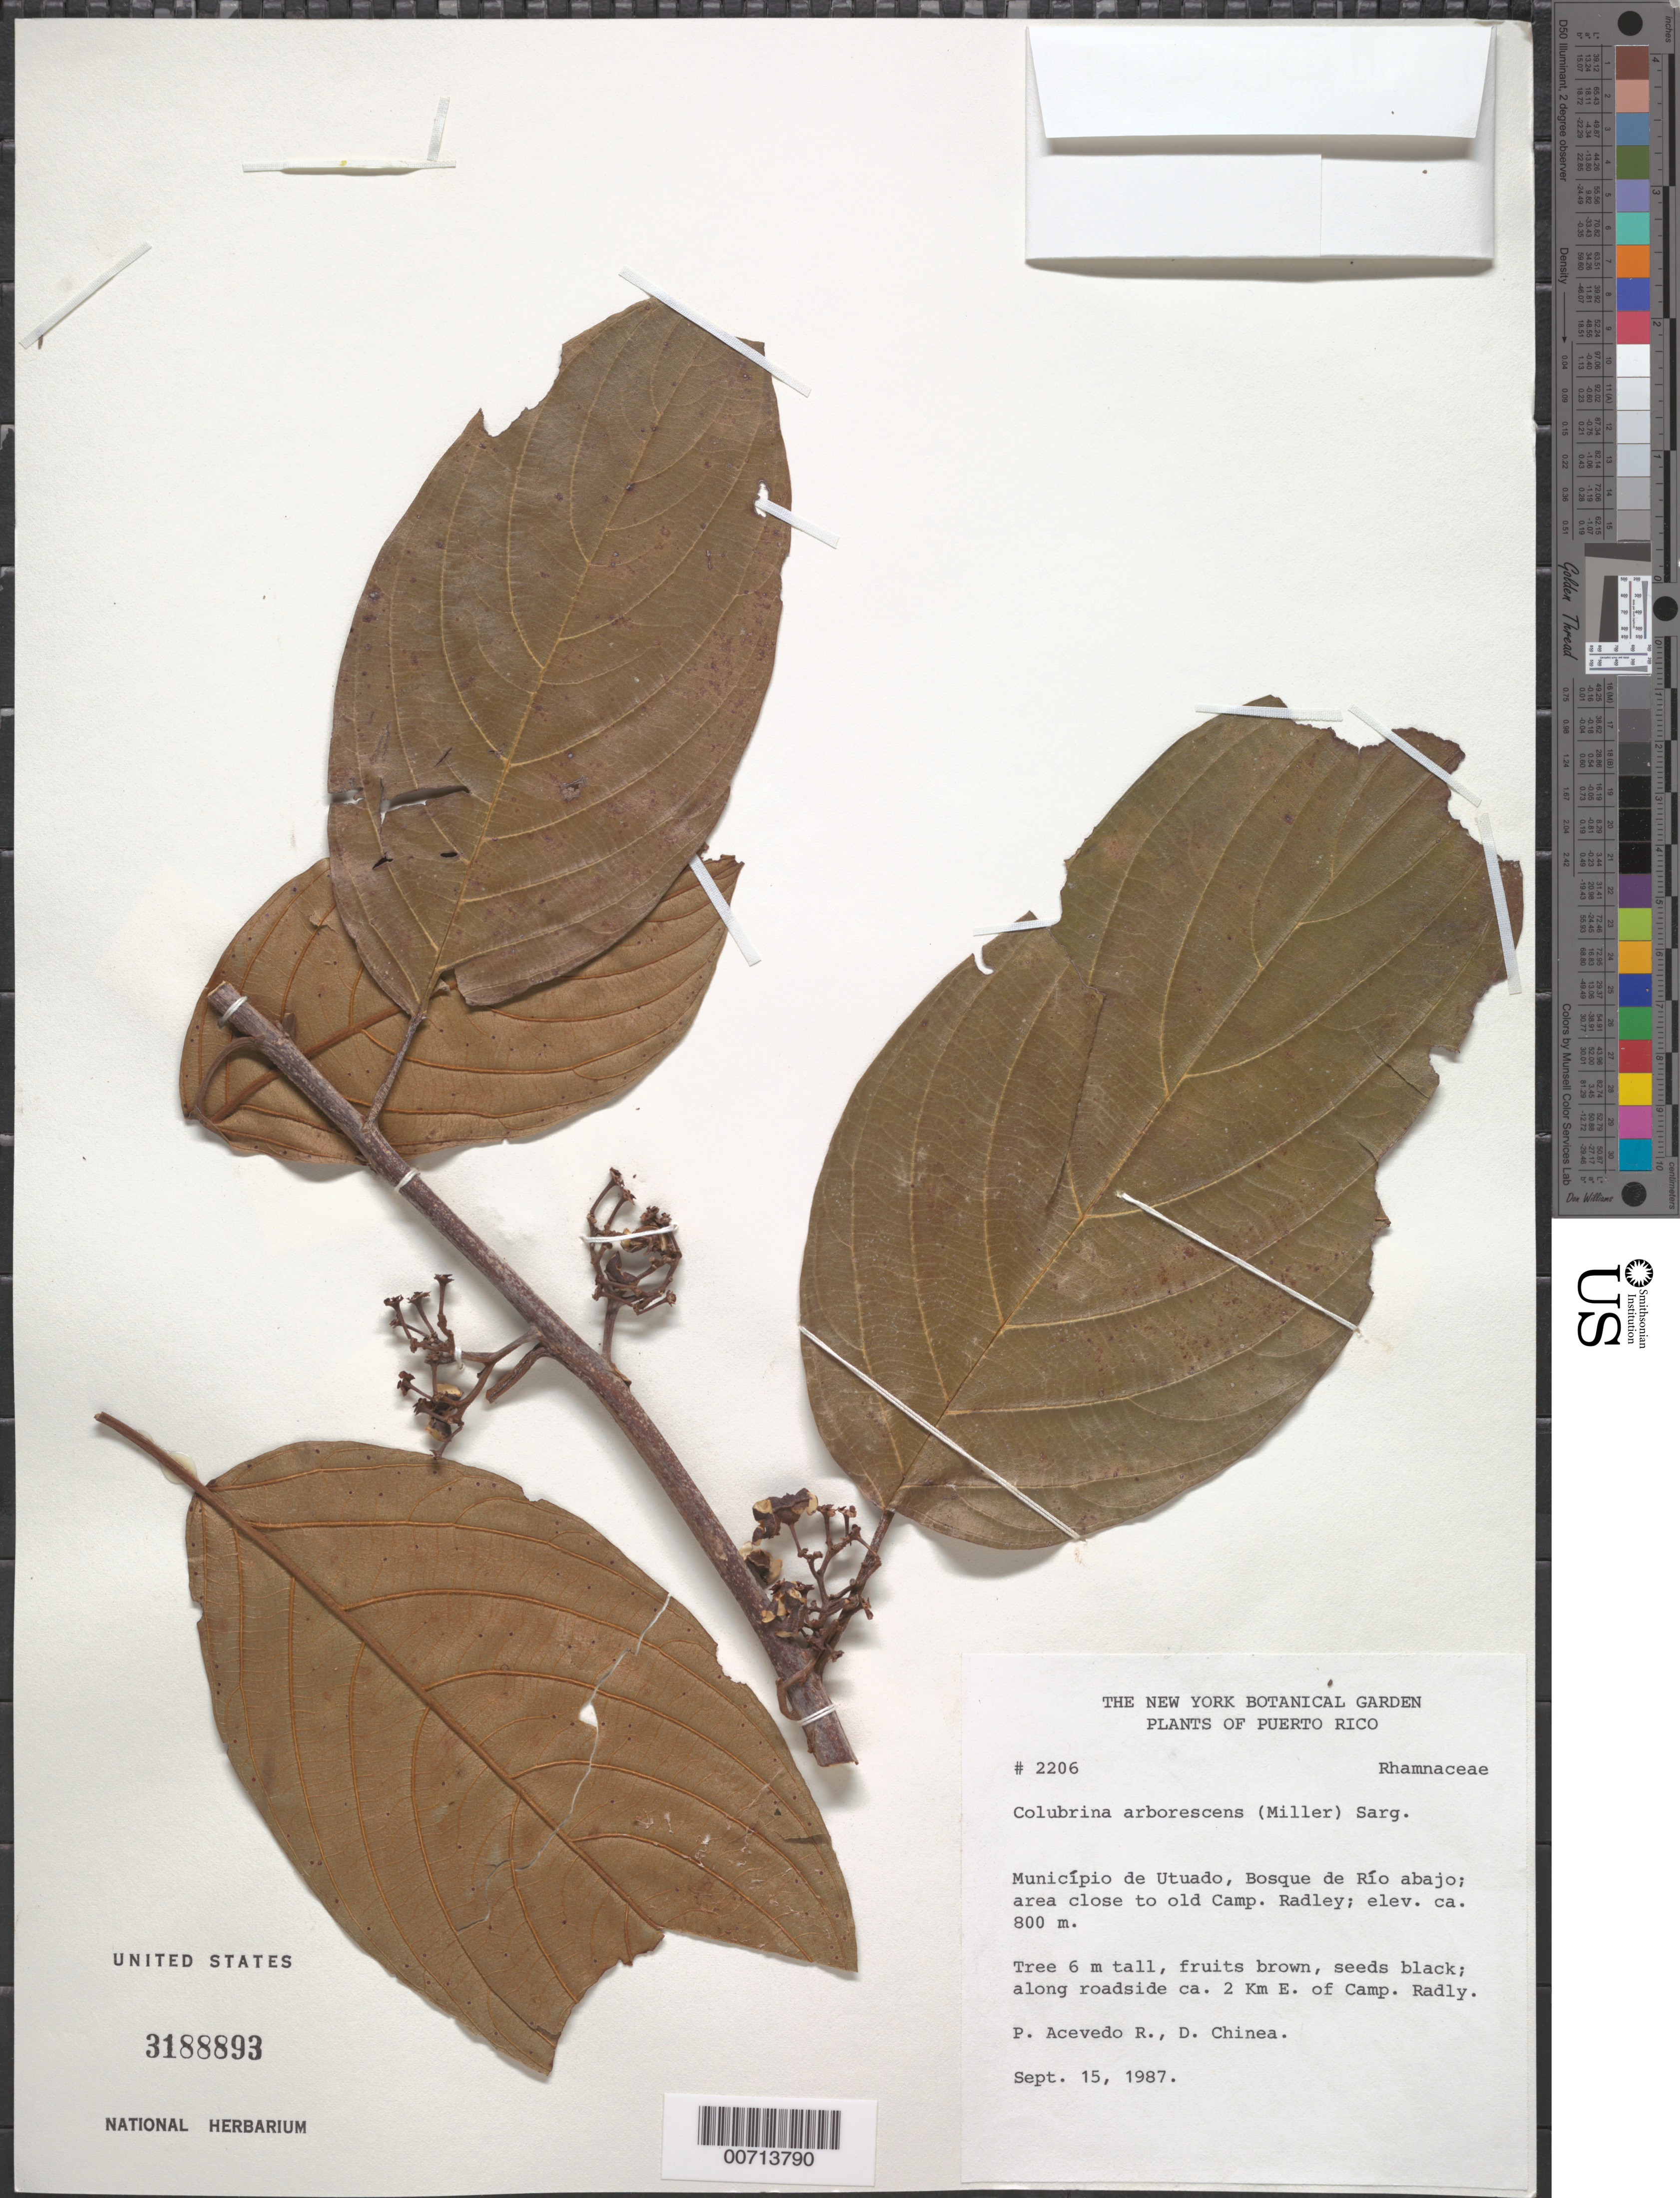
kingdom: Plantae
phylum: Tracheophyta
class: Magnoliopsida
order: Rosales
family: Rhamnaceae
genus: Colubrina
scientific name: Colubrina arborescens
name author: (Mill.) Sarg.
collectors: P. Acevedo-Rodr. & D. Chinea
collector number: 2206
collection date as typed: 10 Sep 1987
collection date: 1987-09-10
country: Puerto Rico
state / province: Arecibo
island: Puerto Rico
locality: Arecibo; Bosque de Río Abajo, Camp Radley.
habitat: Area adjacent to camp.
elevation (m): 300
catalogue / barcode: US 3188893